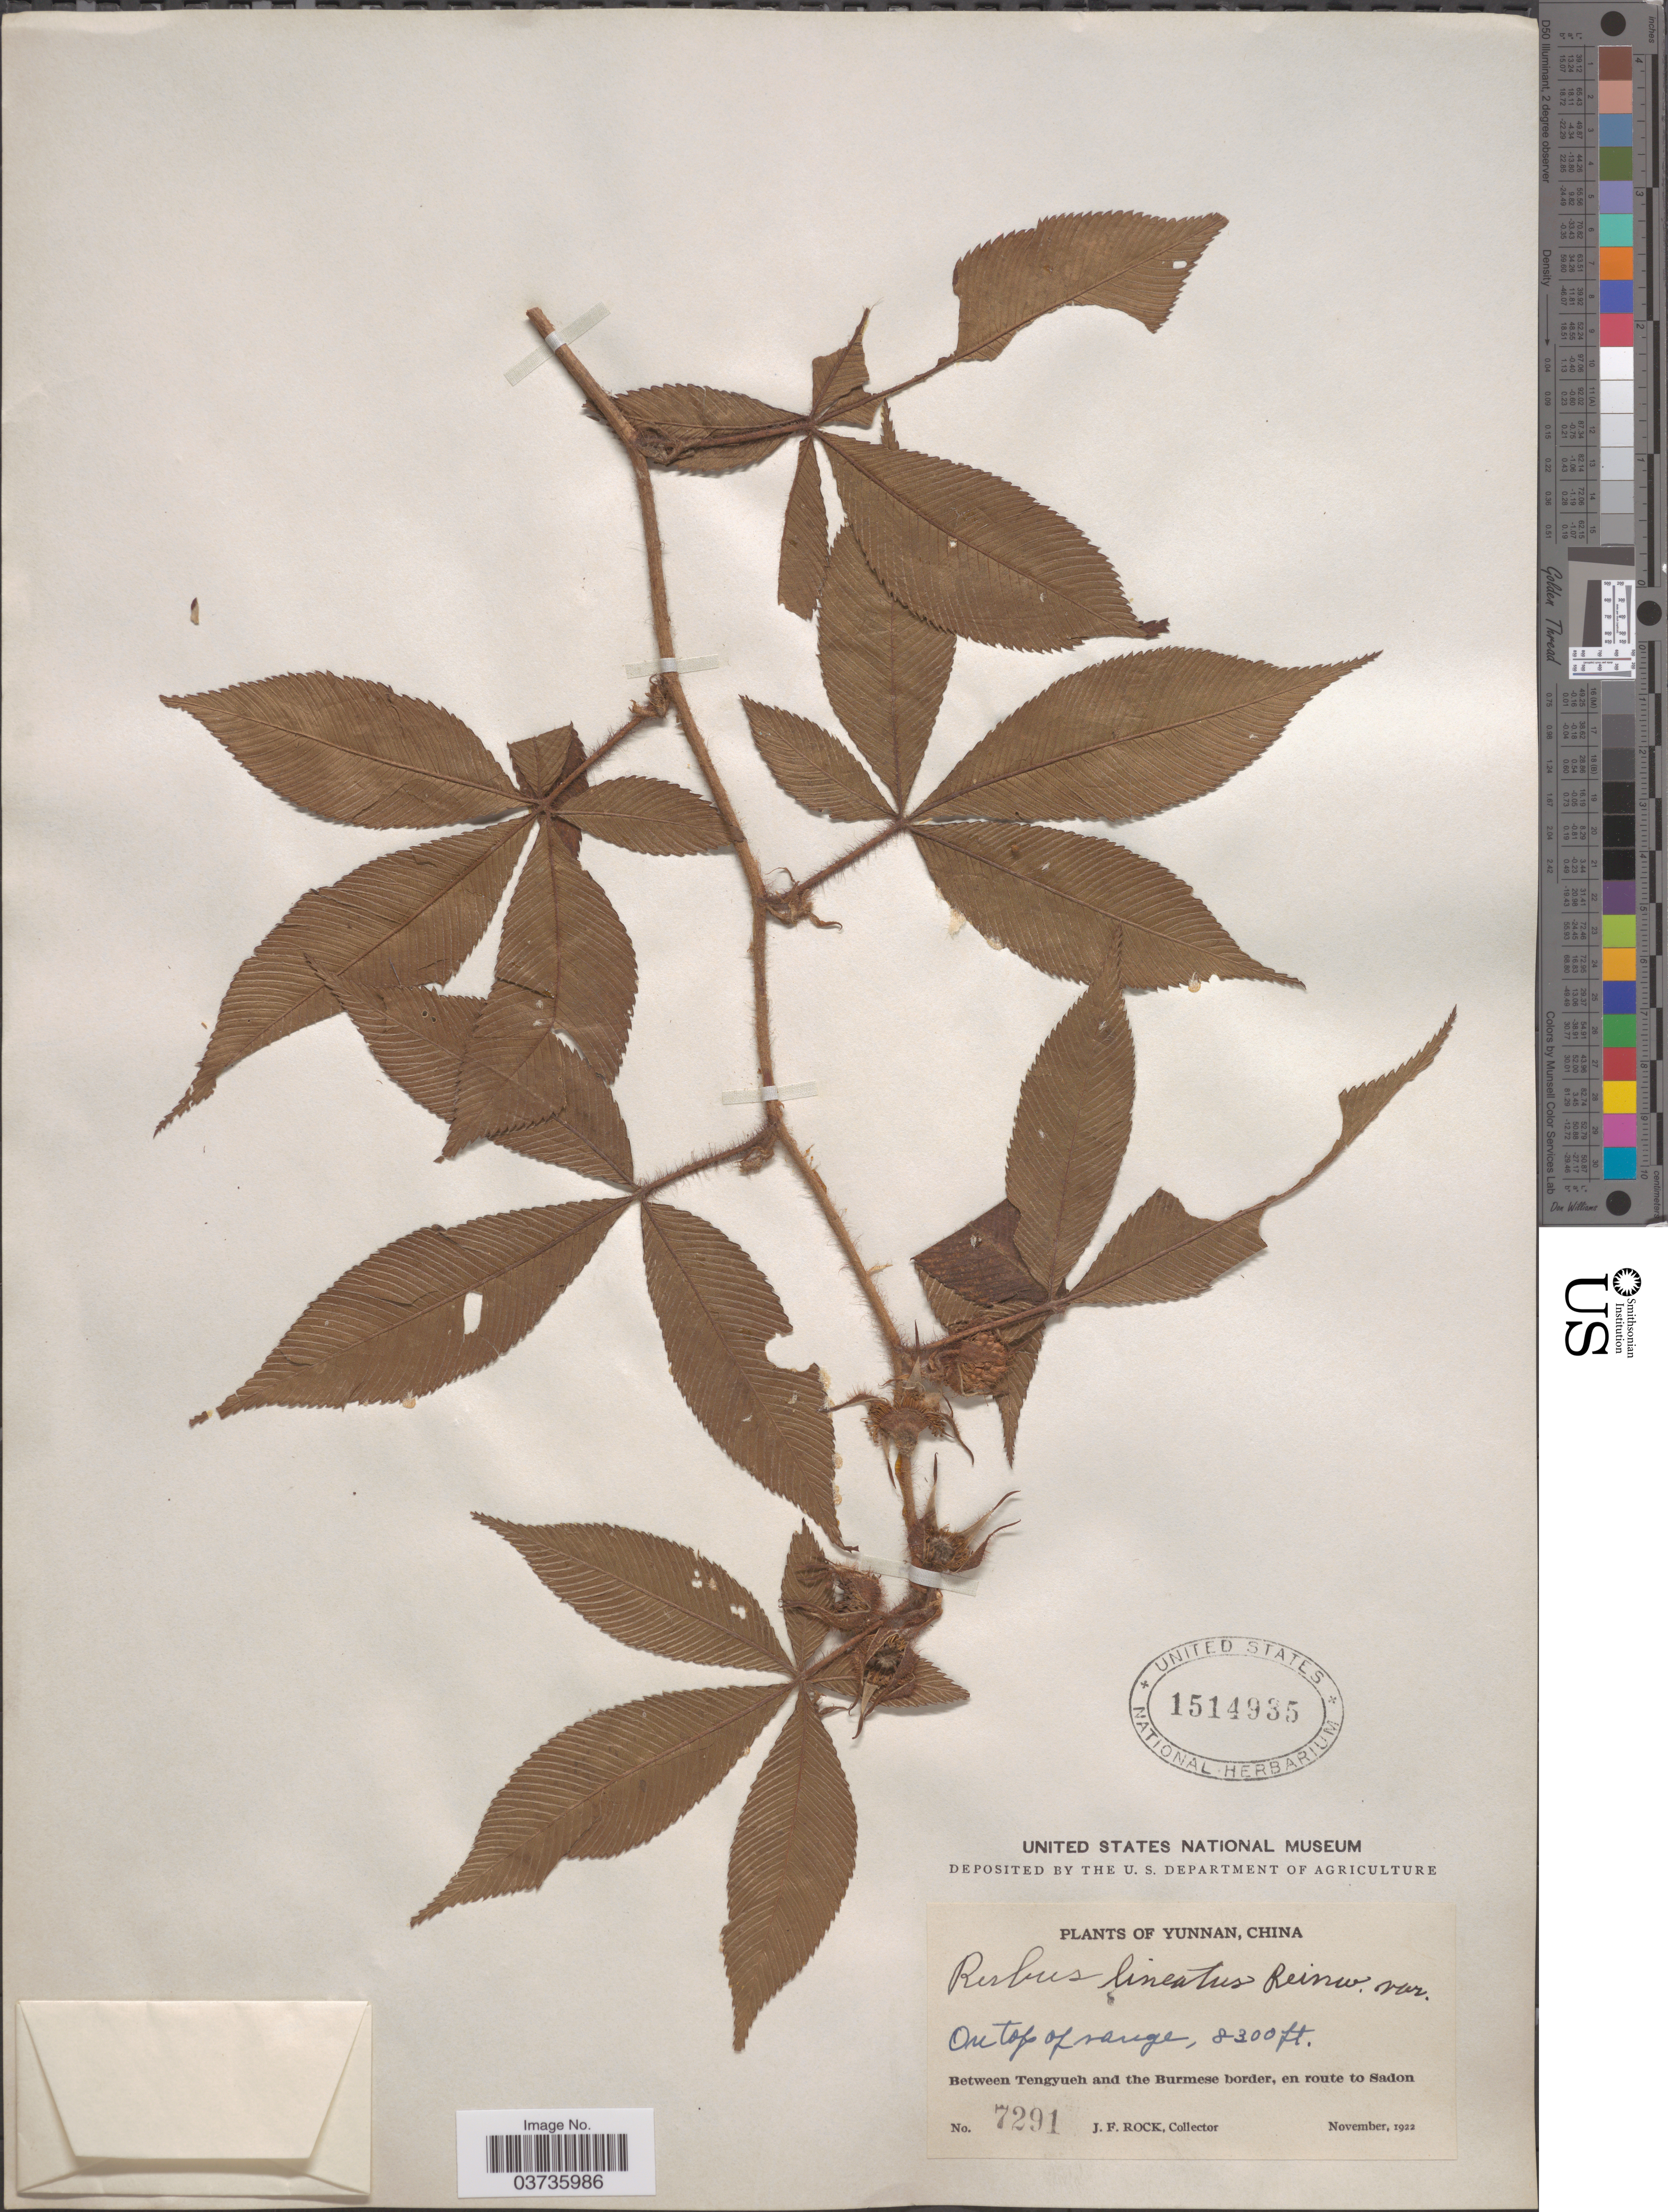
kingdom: Plantae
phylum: Tracheophyta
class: Magnoliopsida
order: Rosales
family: Rosaceae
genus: Rubus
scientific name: Rubus lineatus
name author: Reinw.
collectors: J. Rock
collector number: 7291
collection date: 1922-11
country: China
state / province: Yunnan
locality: Between Tengyueh and the Burmese border, en route to Sadon.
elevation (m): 2530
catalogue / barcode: US 1514935